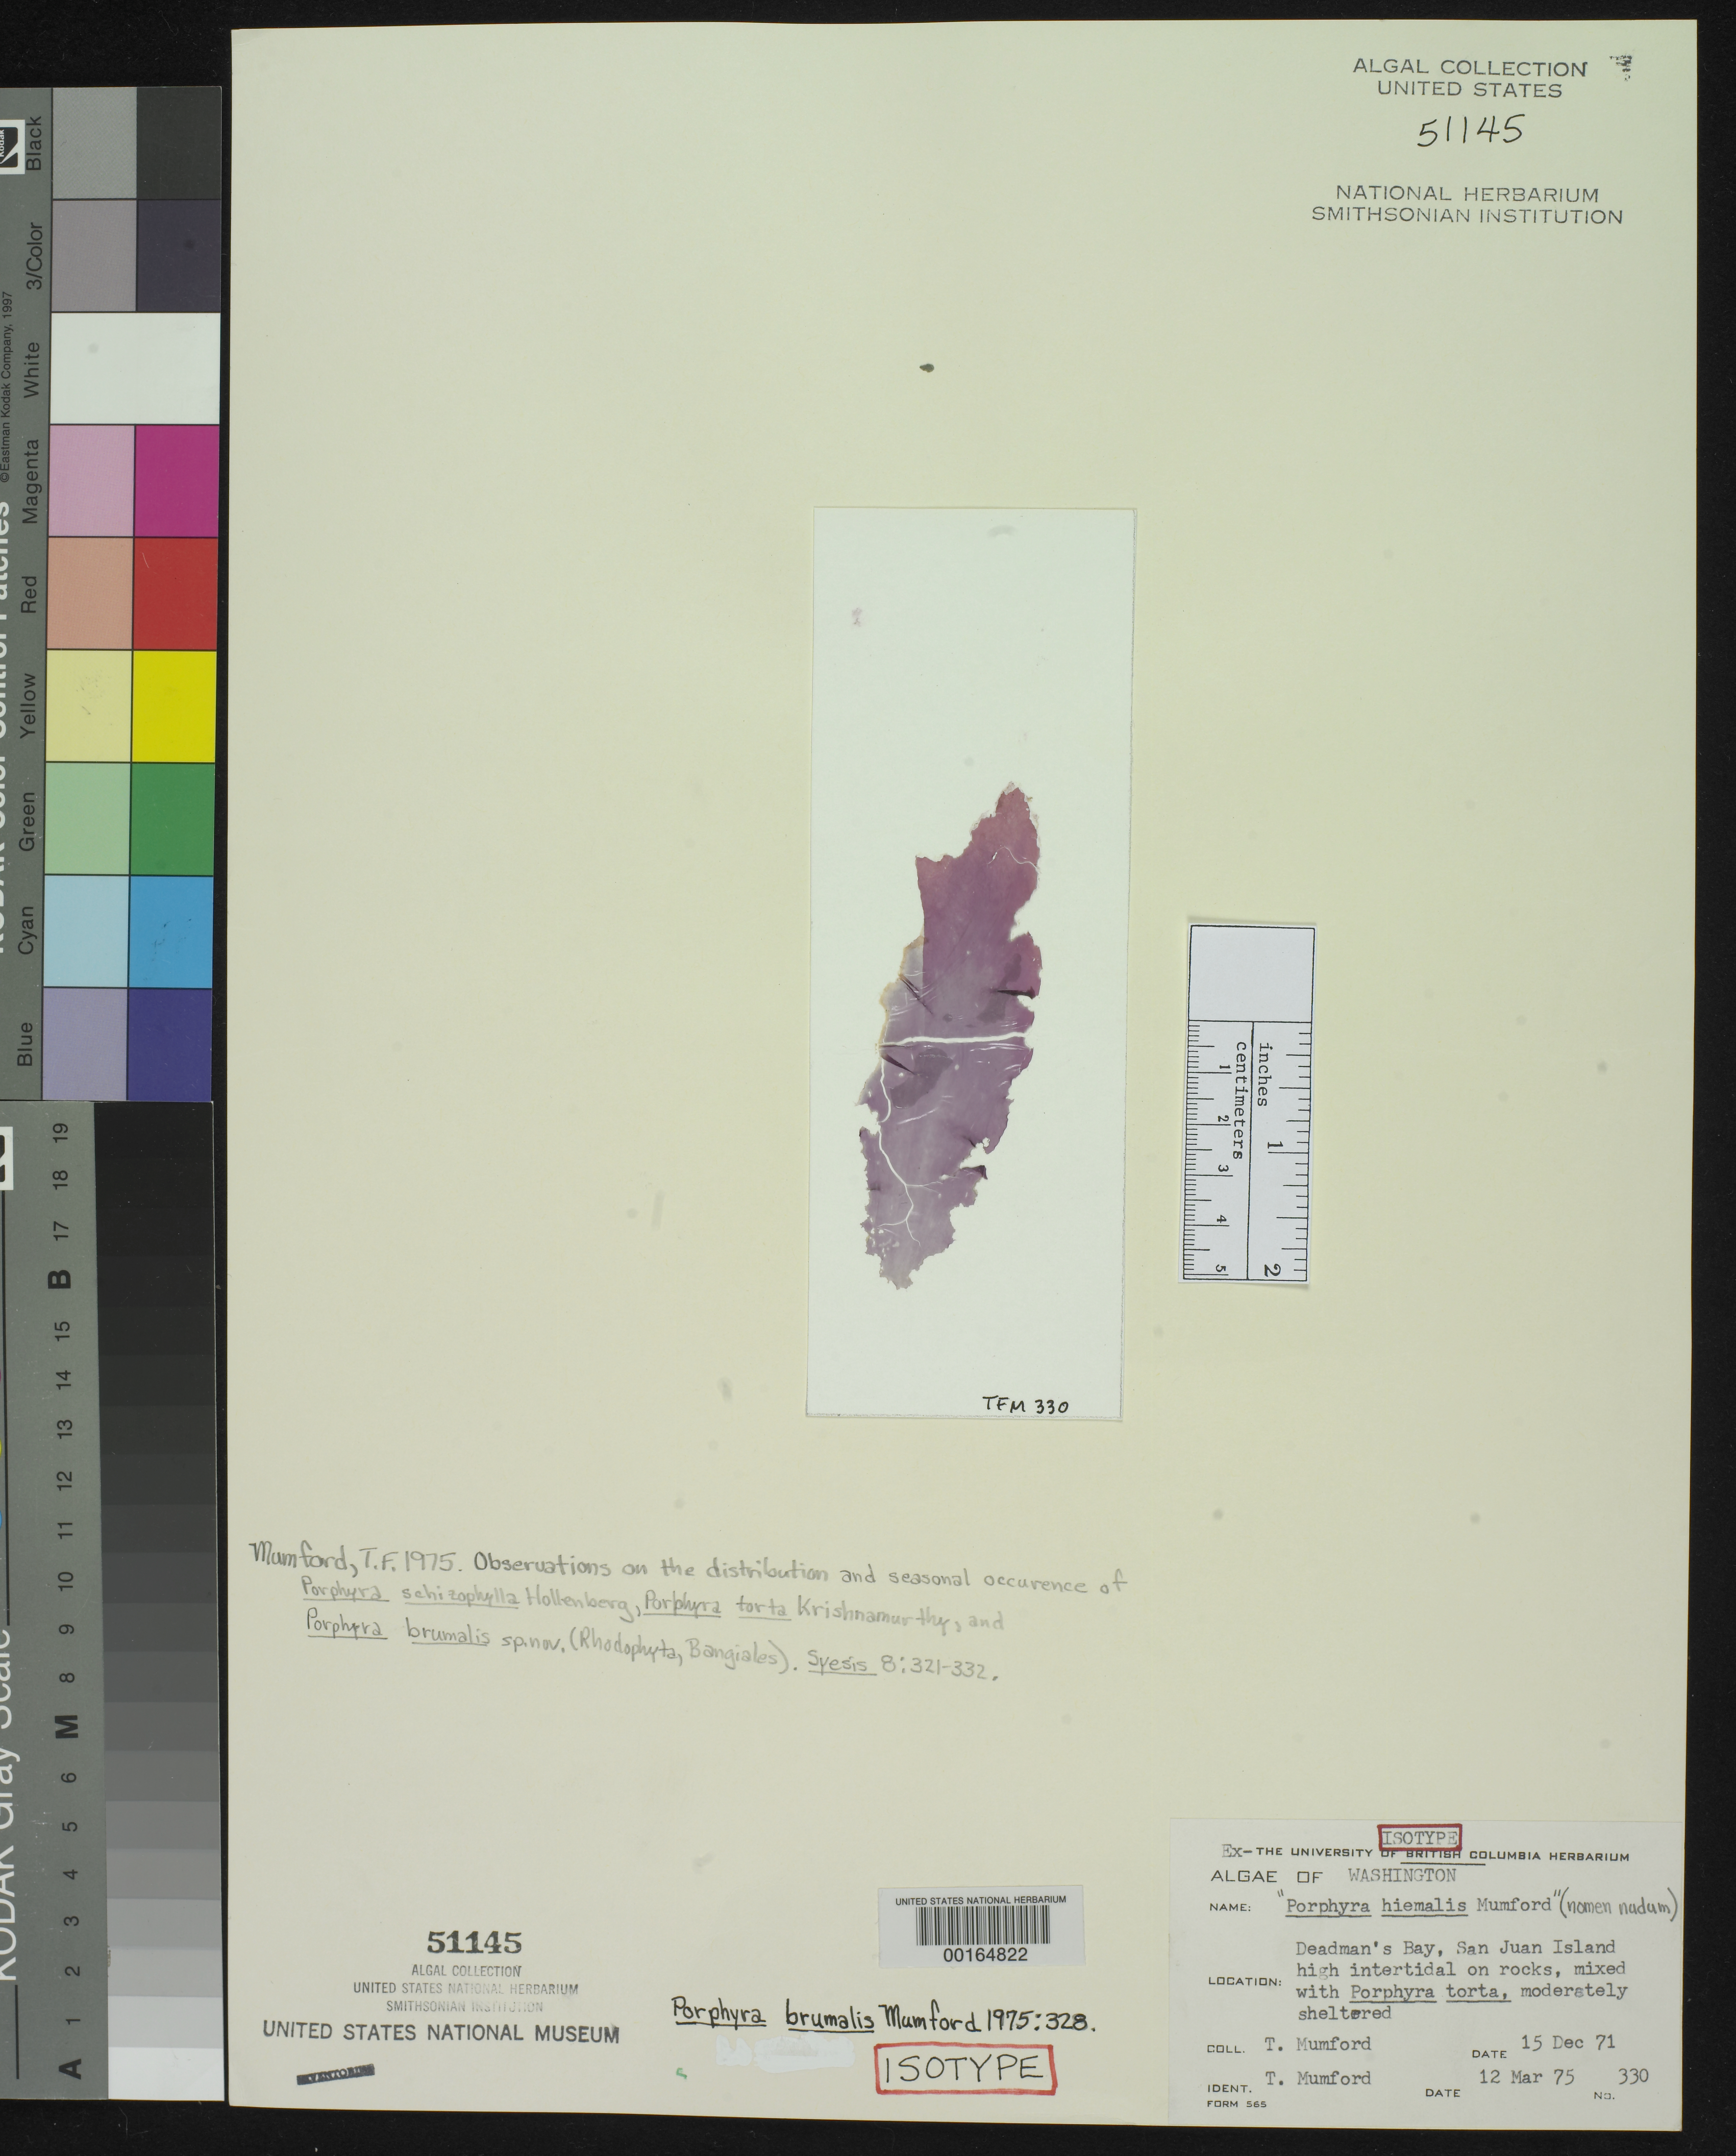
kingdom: Plantae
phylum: Rhodophyta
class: Bangiophyceae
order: Bangiales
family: Bangiaceae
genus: Porphyra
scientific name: Porphyra brumalis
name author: Mumford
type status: Isotype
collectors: T. Mumford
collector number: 330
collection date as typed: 15 Dec 1971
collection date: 1971-12-15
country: United States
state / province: Washington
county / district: San Juan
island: San Juan Island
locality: Deadman's Bay.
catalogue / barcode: US 51145